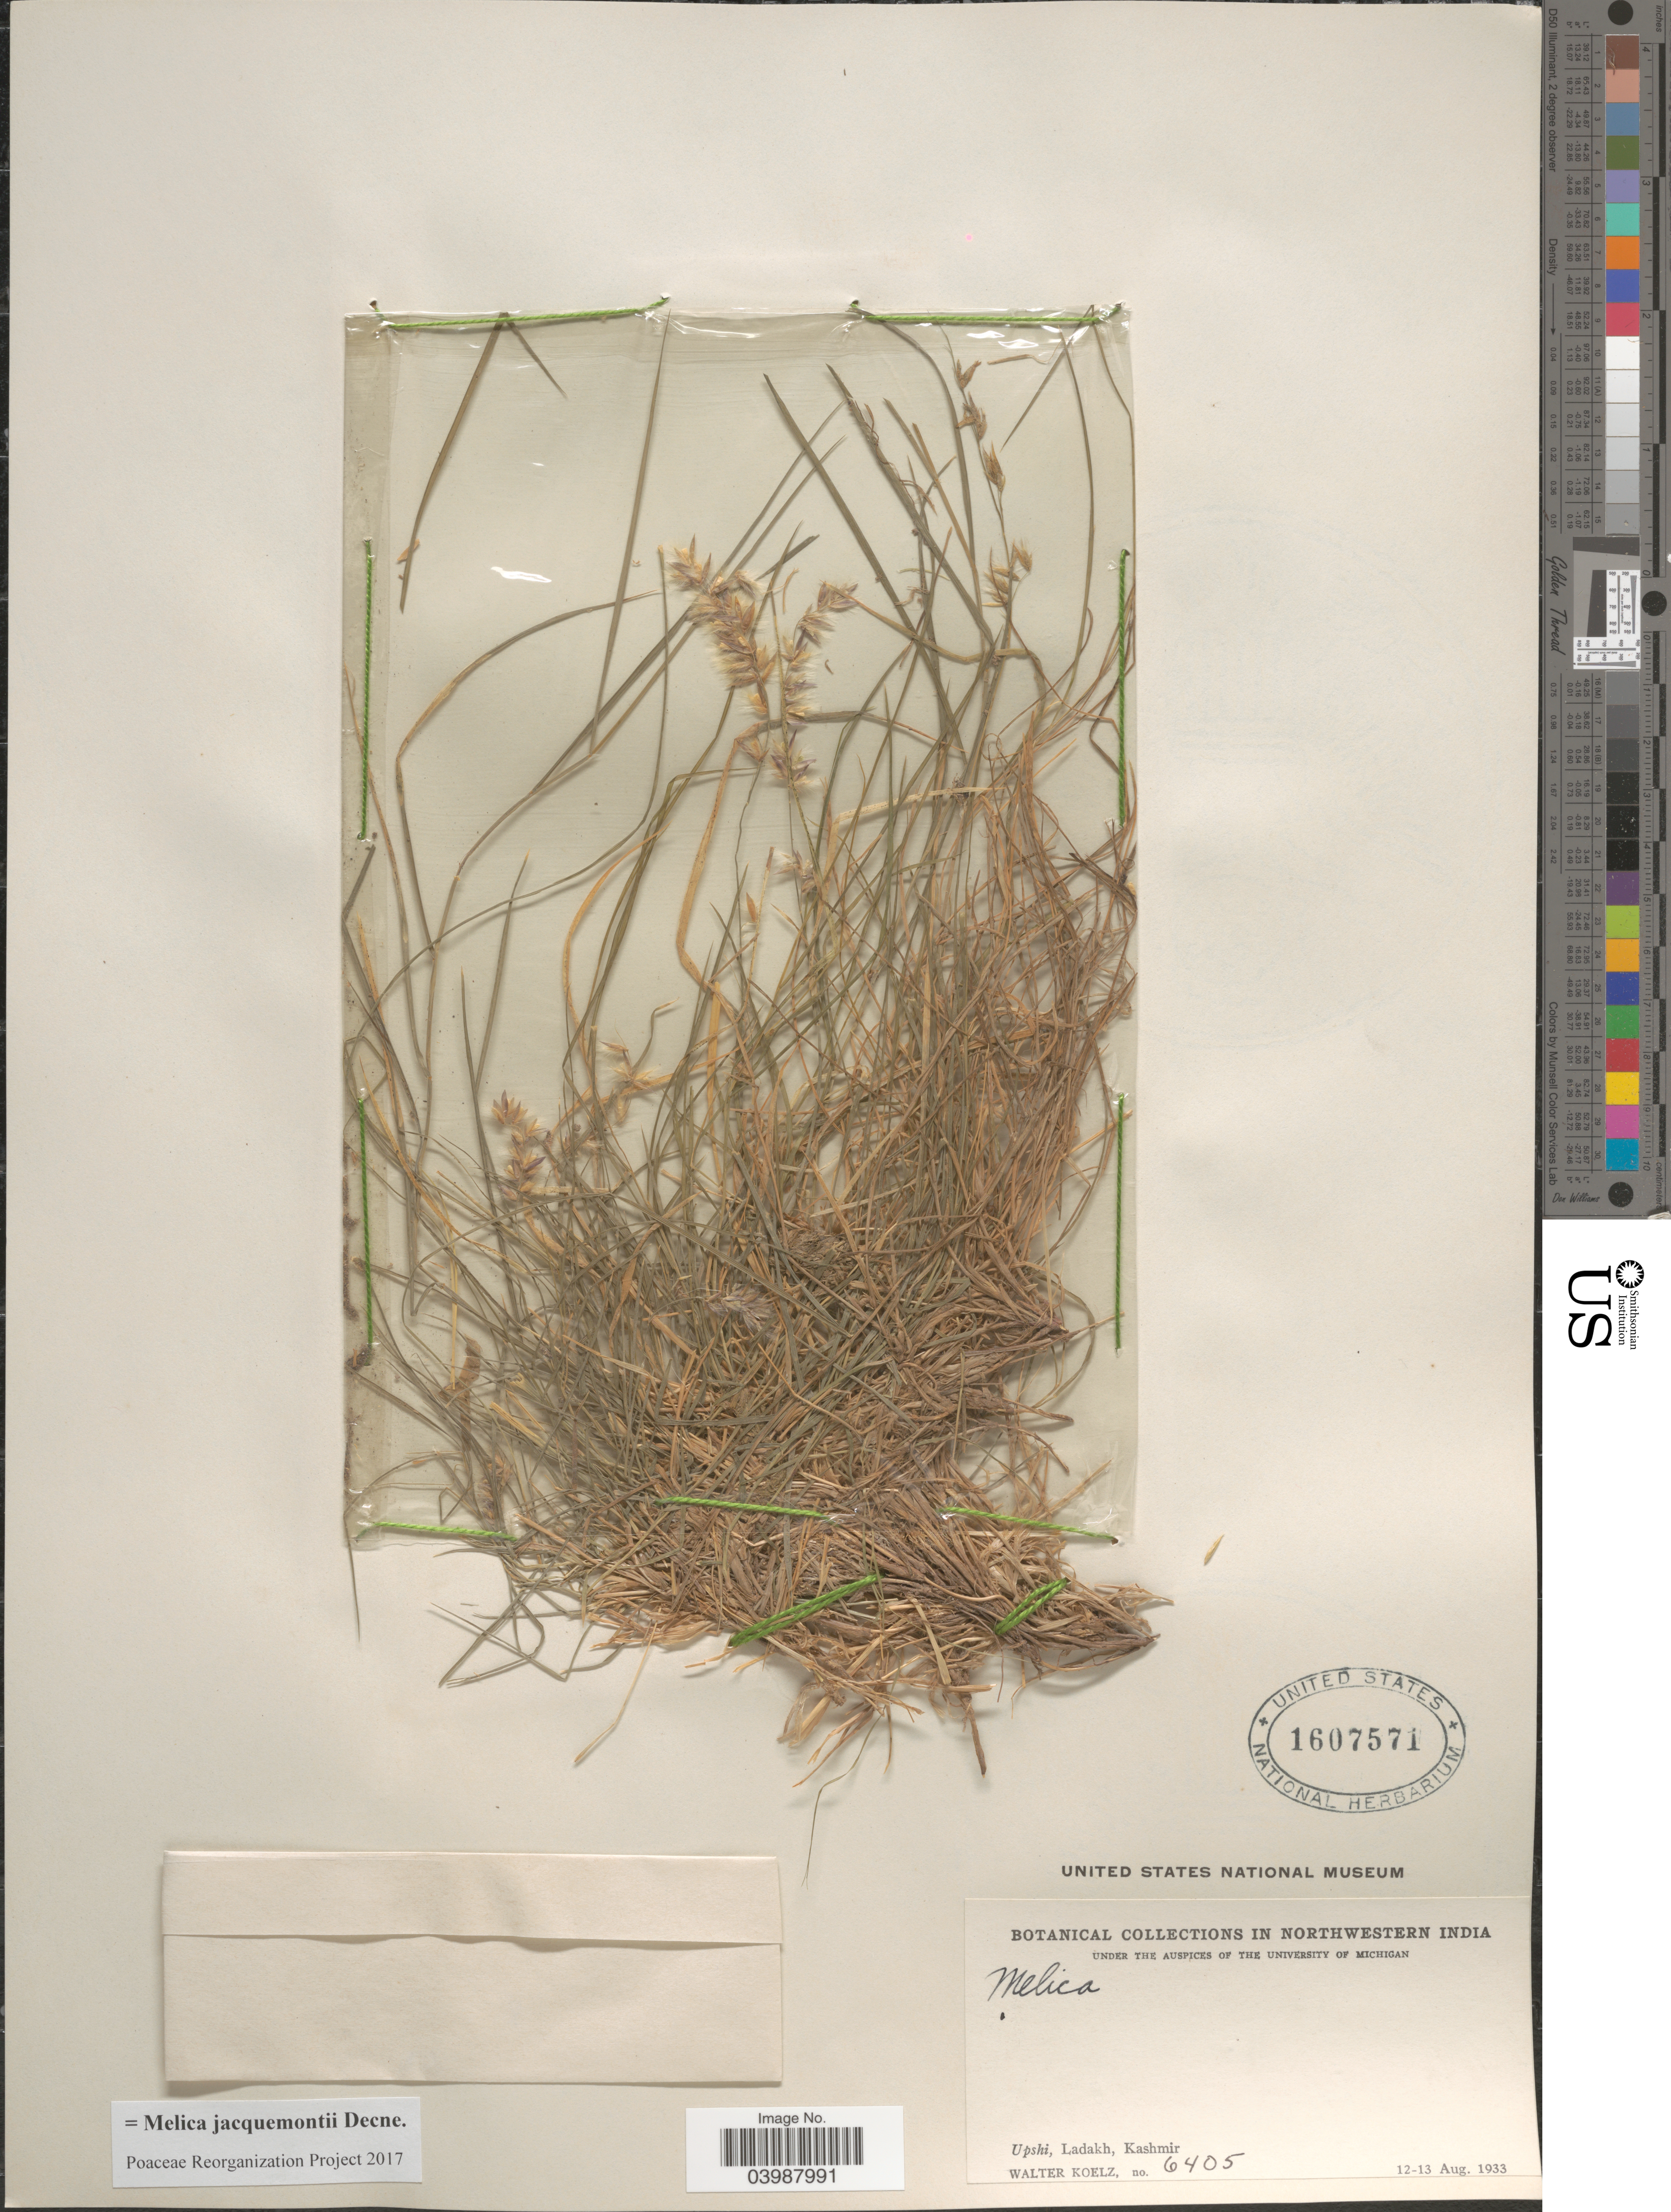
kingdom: Plantae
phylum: Tracheophyta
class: Liliopsida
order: Poales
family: Poaceae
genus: Melica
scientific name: Melica jacquemontii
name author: Decne.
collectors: W. N. Koelz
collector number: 6405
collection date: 1933-08-12/1933-08-13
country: India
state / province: Jammu and Kashmir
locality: Northwestern India. Upshi, Ladakh.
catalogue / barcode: US 1607571